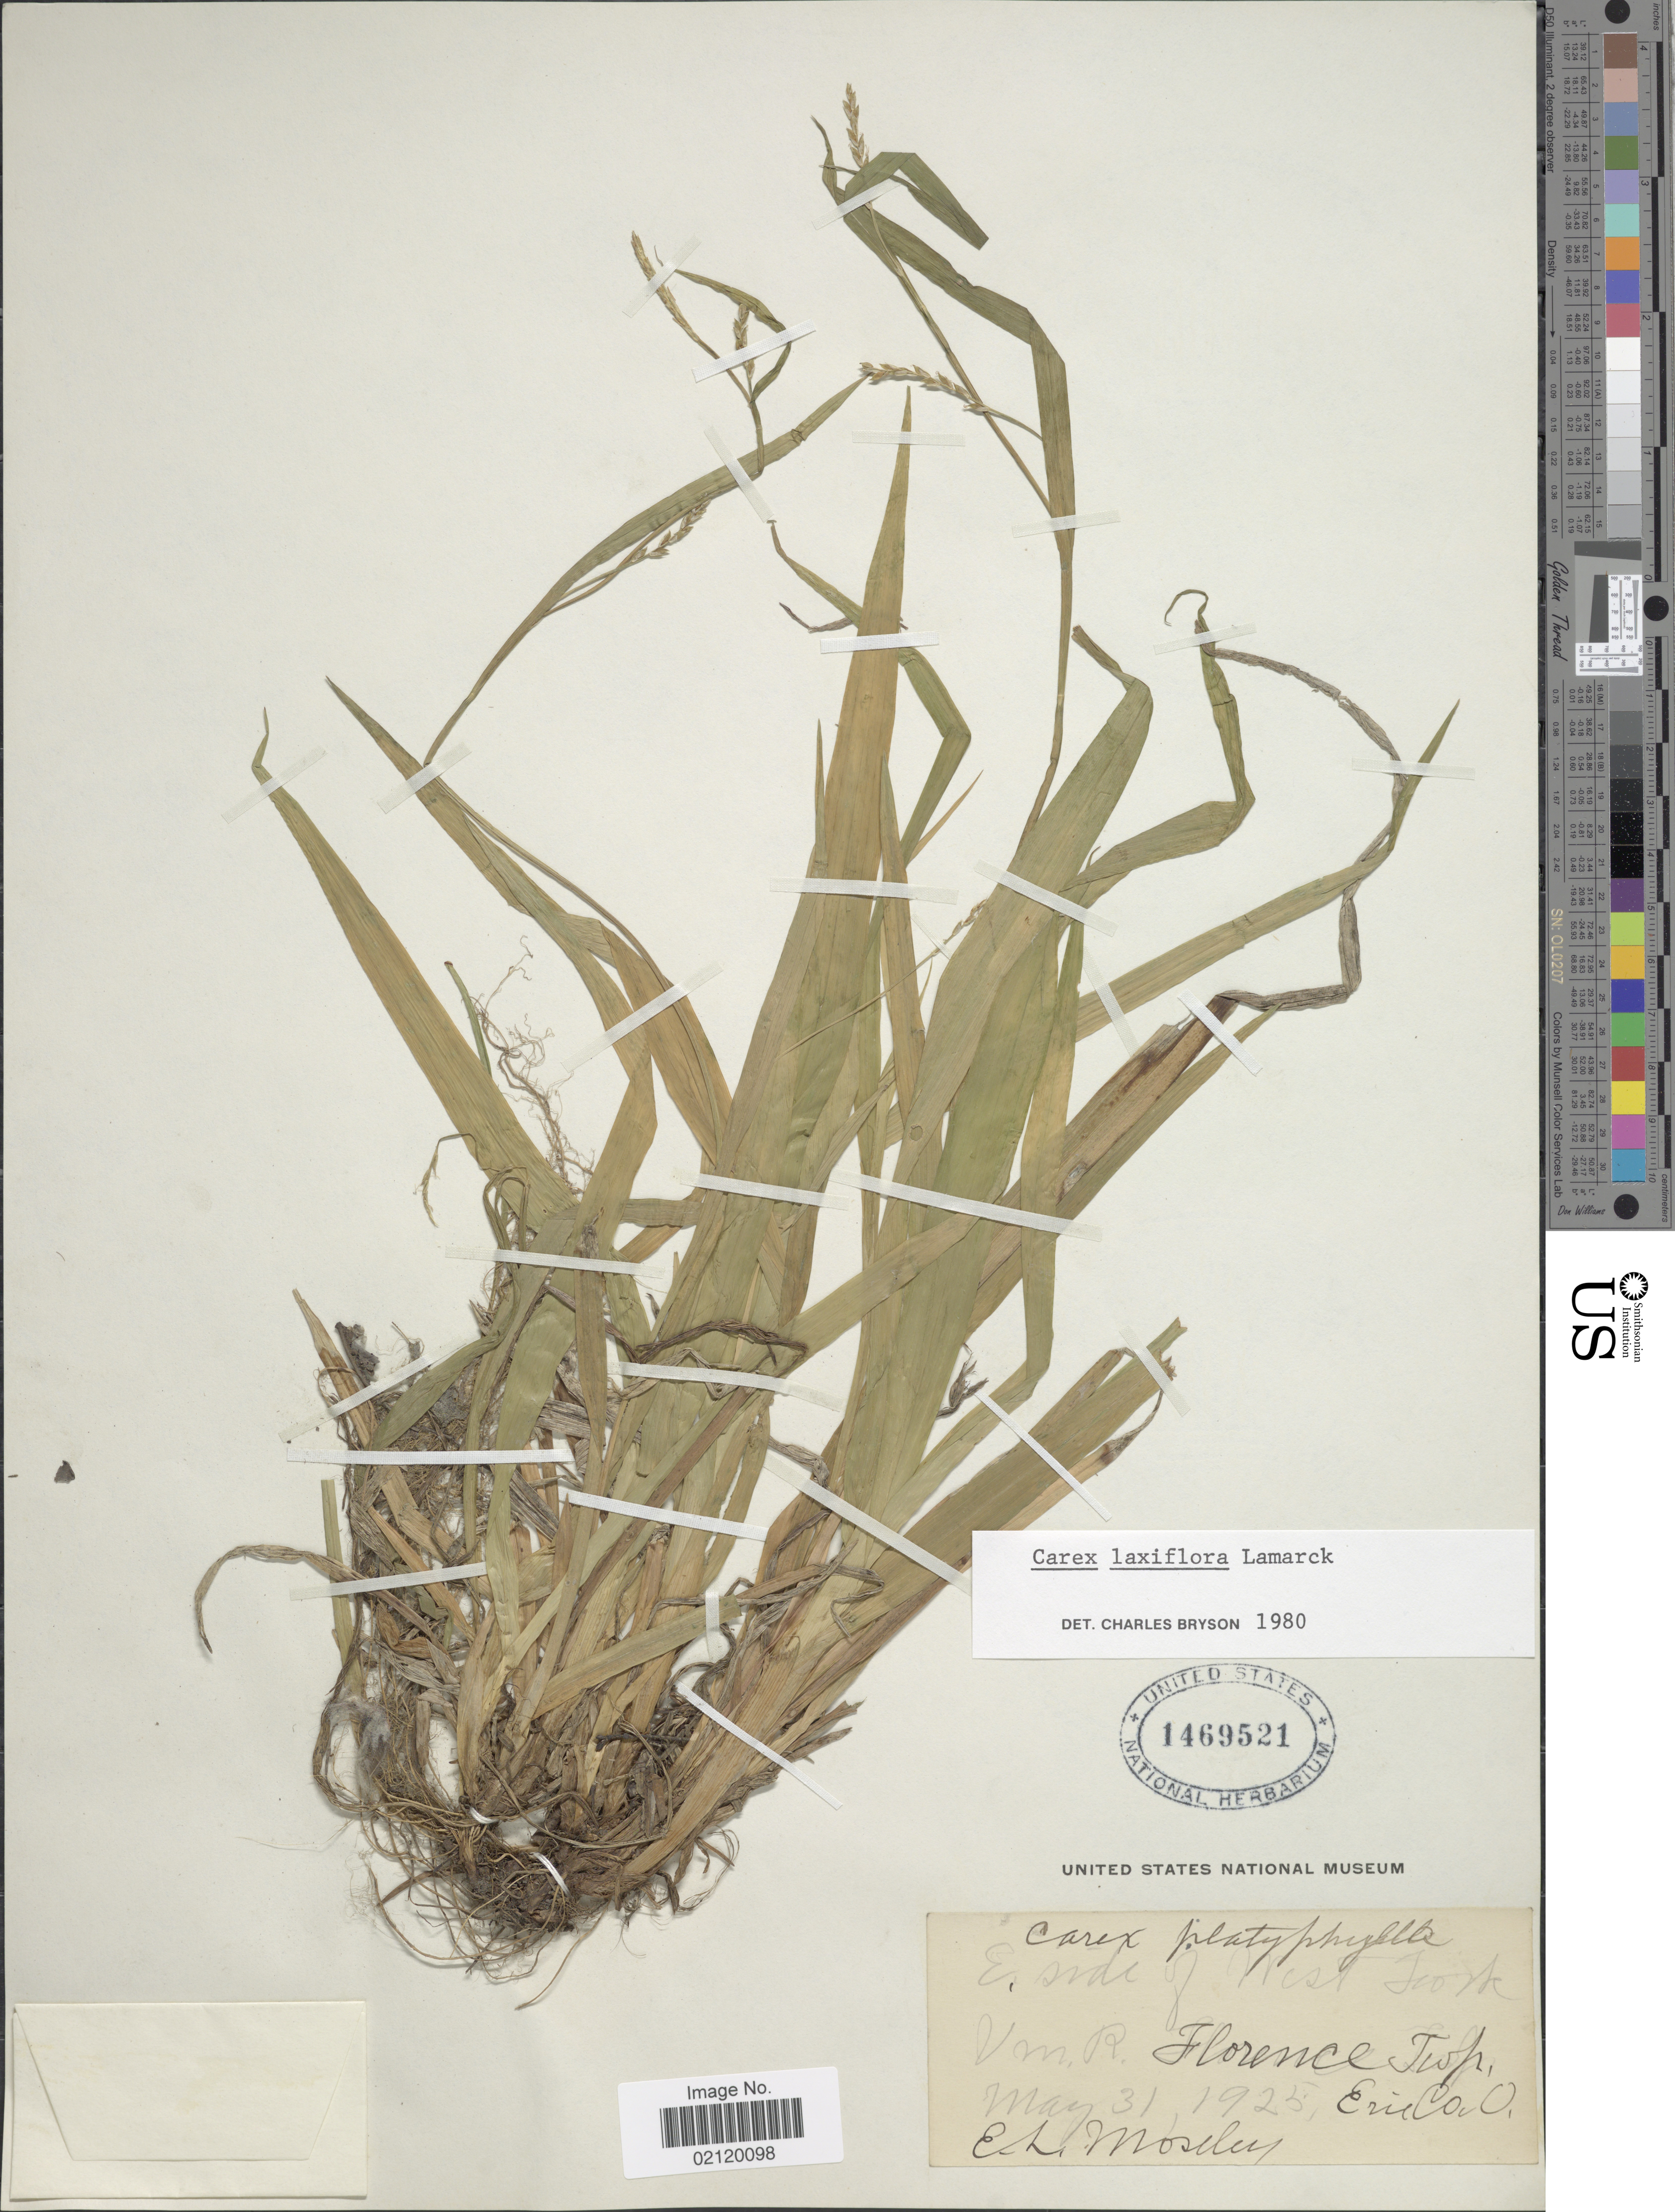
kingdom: Plantae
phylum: Tracheophyta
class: Liliopsida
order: Poales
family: Cyperaceae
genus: Carex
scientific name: Carex laxiflora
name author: Lam.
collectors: E. Moseley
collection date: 1925-05-31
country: United States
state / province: Ohio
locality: E side of West Fork Vm. R. Florence Twp. Erie Co. O.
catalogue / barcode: US 1469521